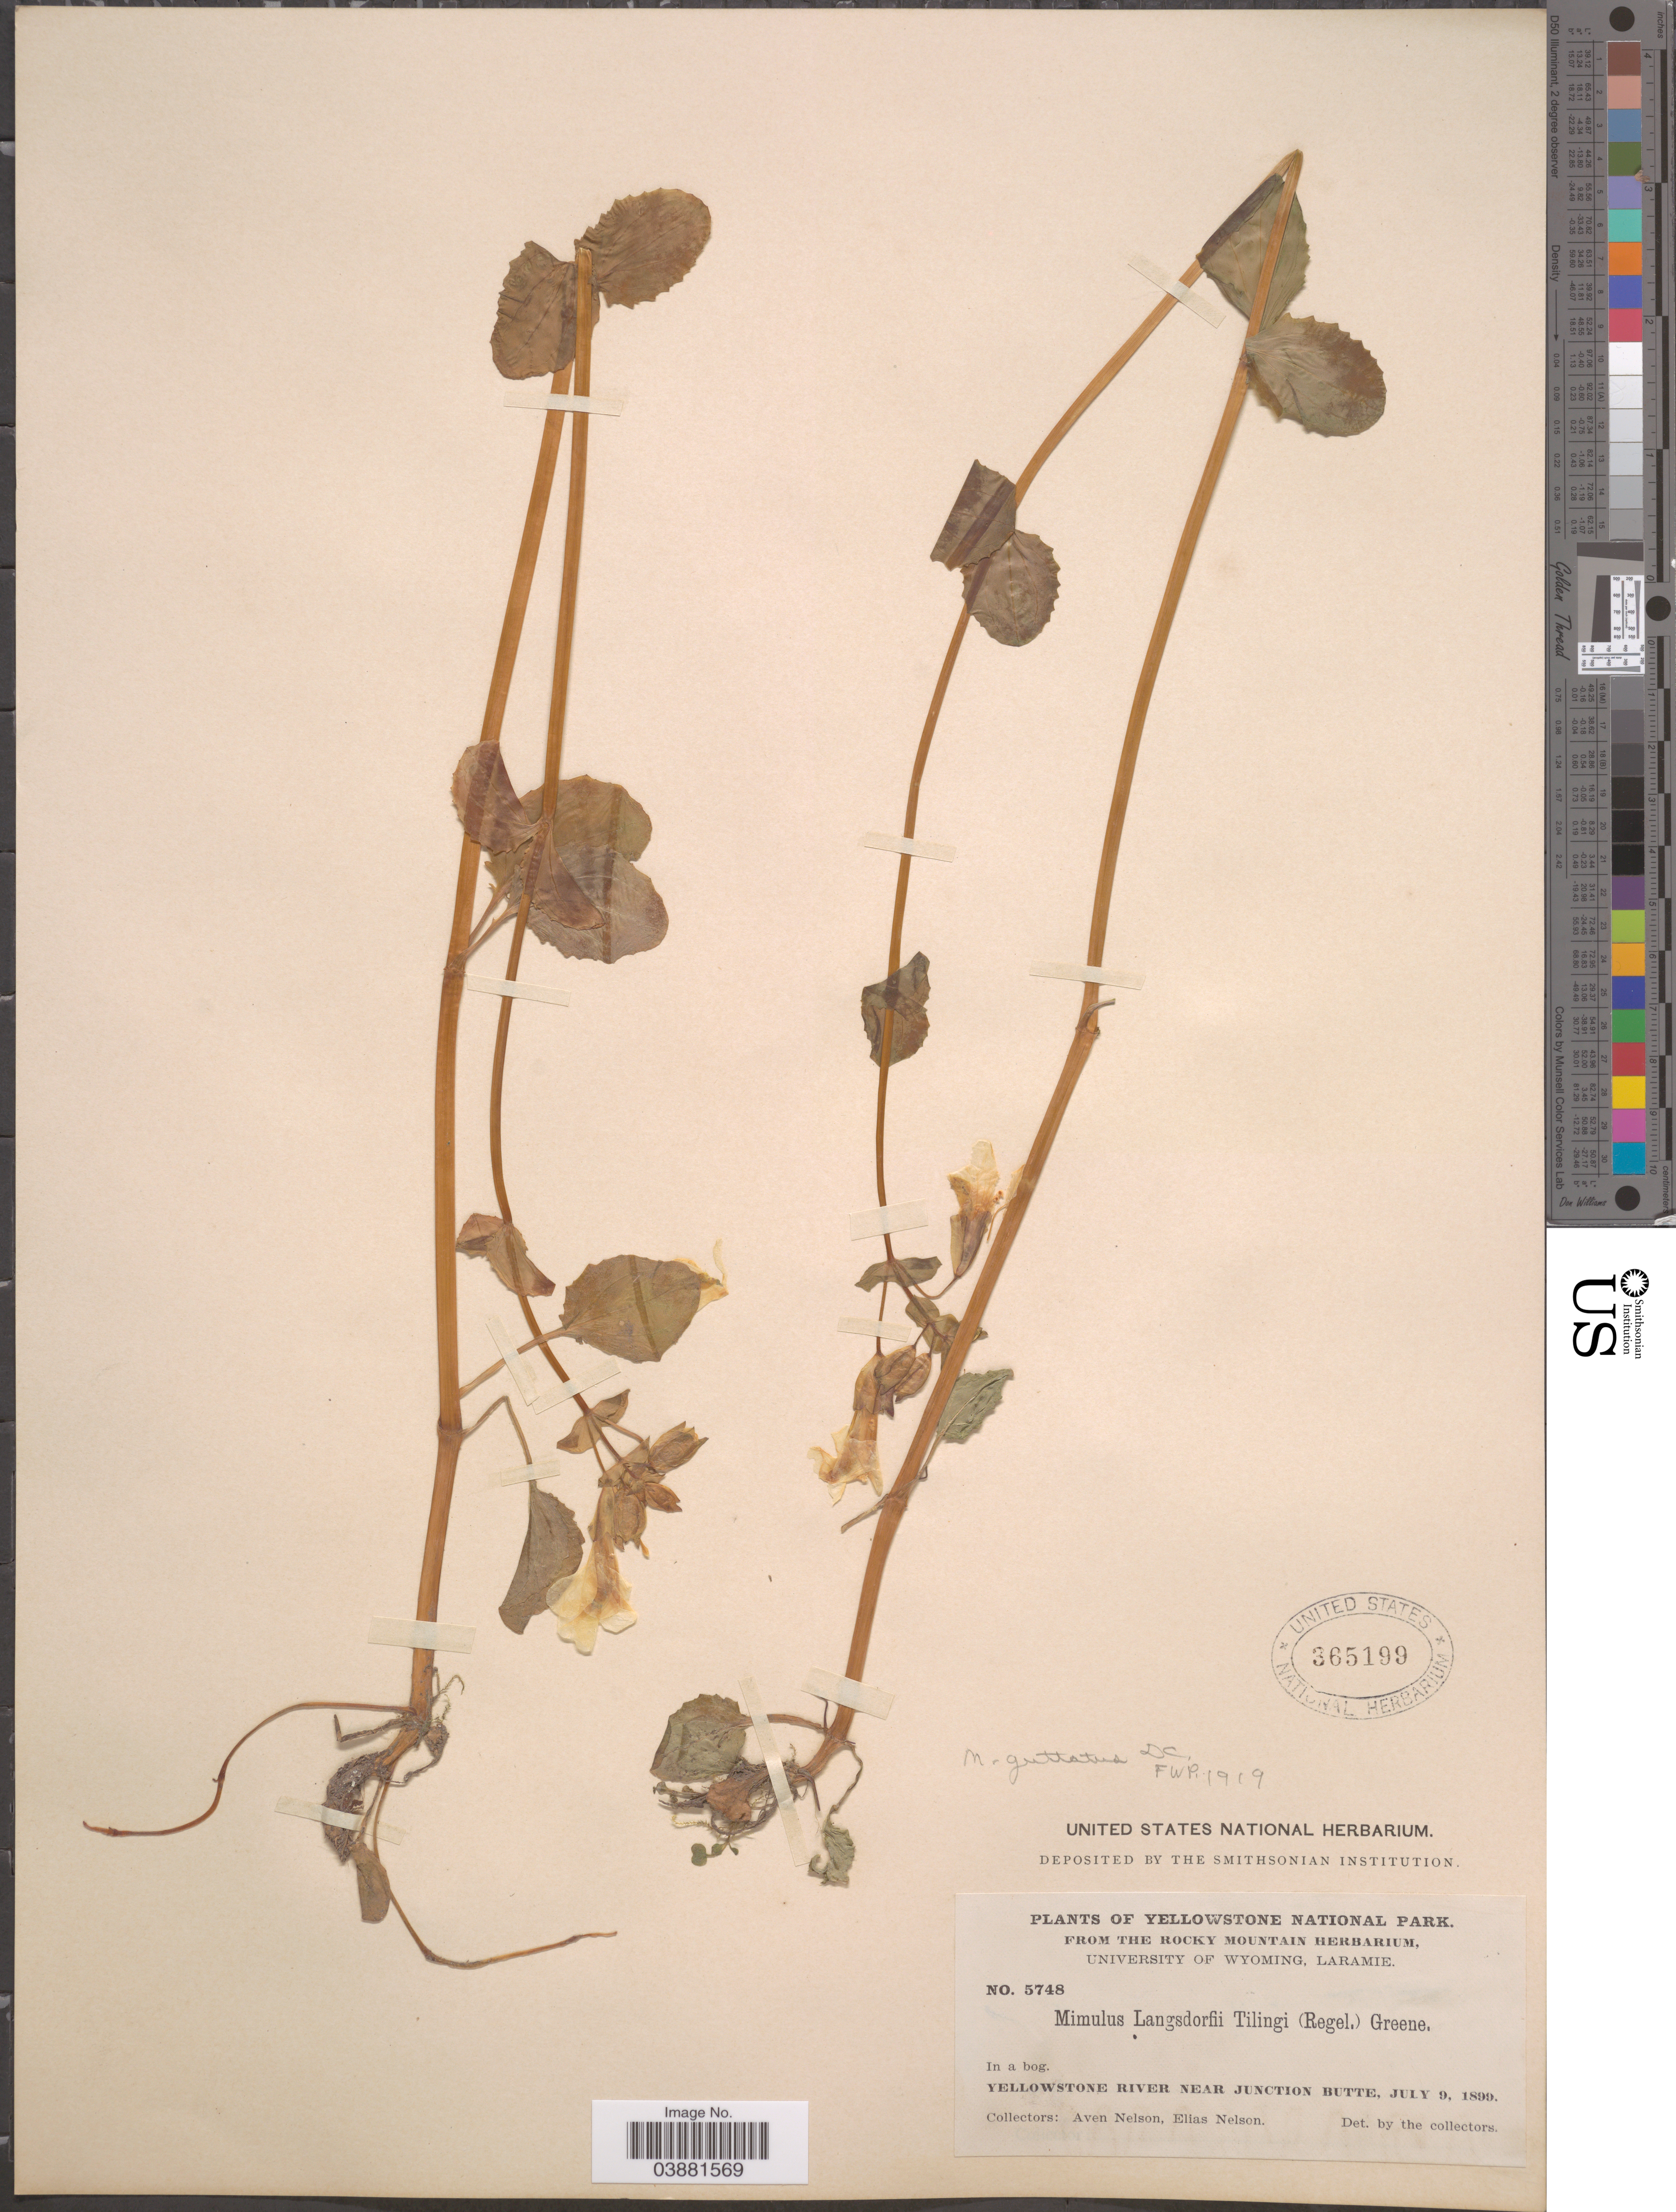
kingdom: Plantae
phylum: Tracheophyta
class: Magnoliopsida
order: Lamiales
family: Phrymaceae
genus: Mimulus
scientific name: Mimulus guttatus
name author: DC.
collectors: A. Nelson & E. Nelson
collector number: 5748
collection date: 1899-07-09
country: United States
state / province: Wyoming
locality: Yellowstone National Park. Yellowstone River near Junction Butte.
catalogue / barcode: US 365199